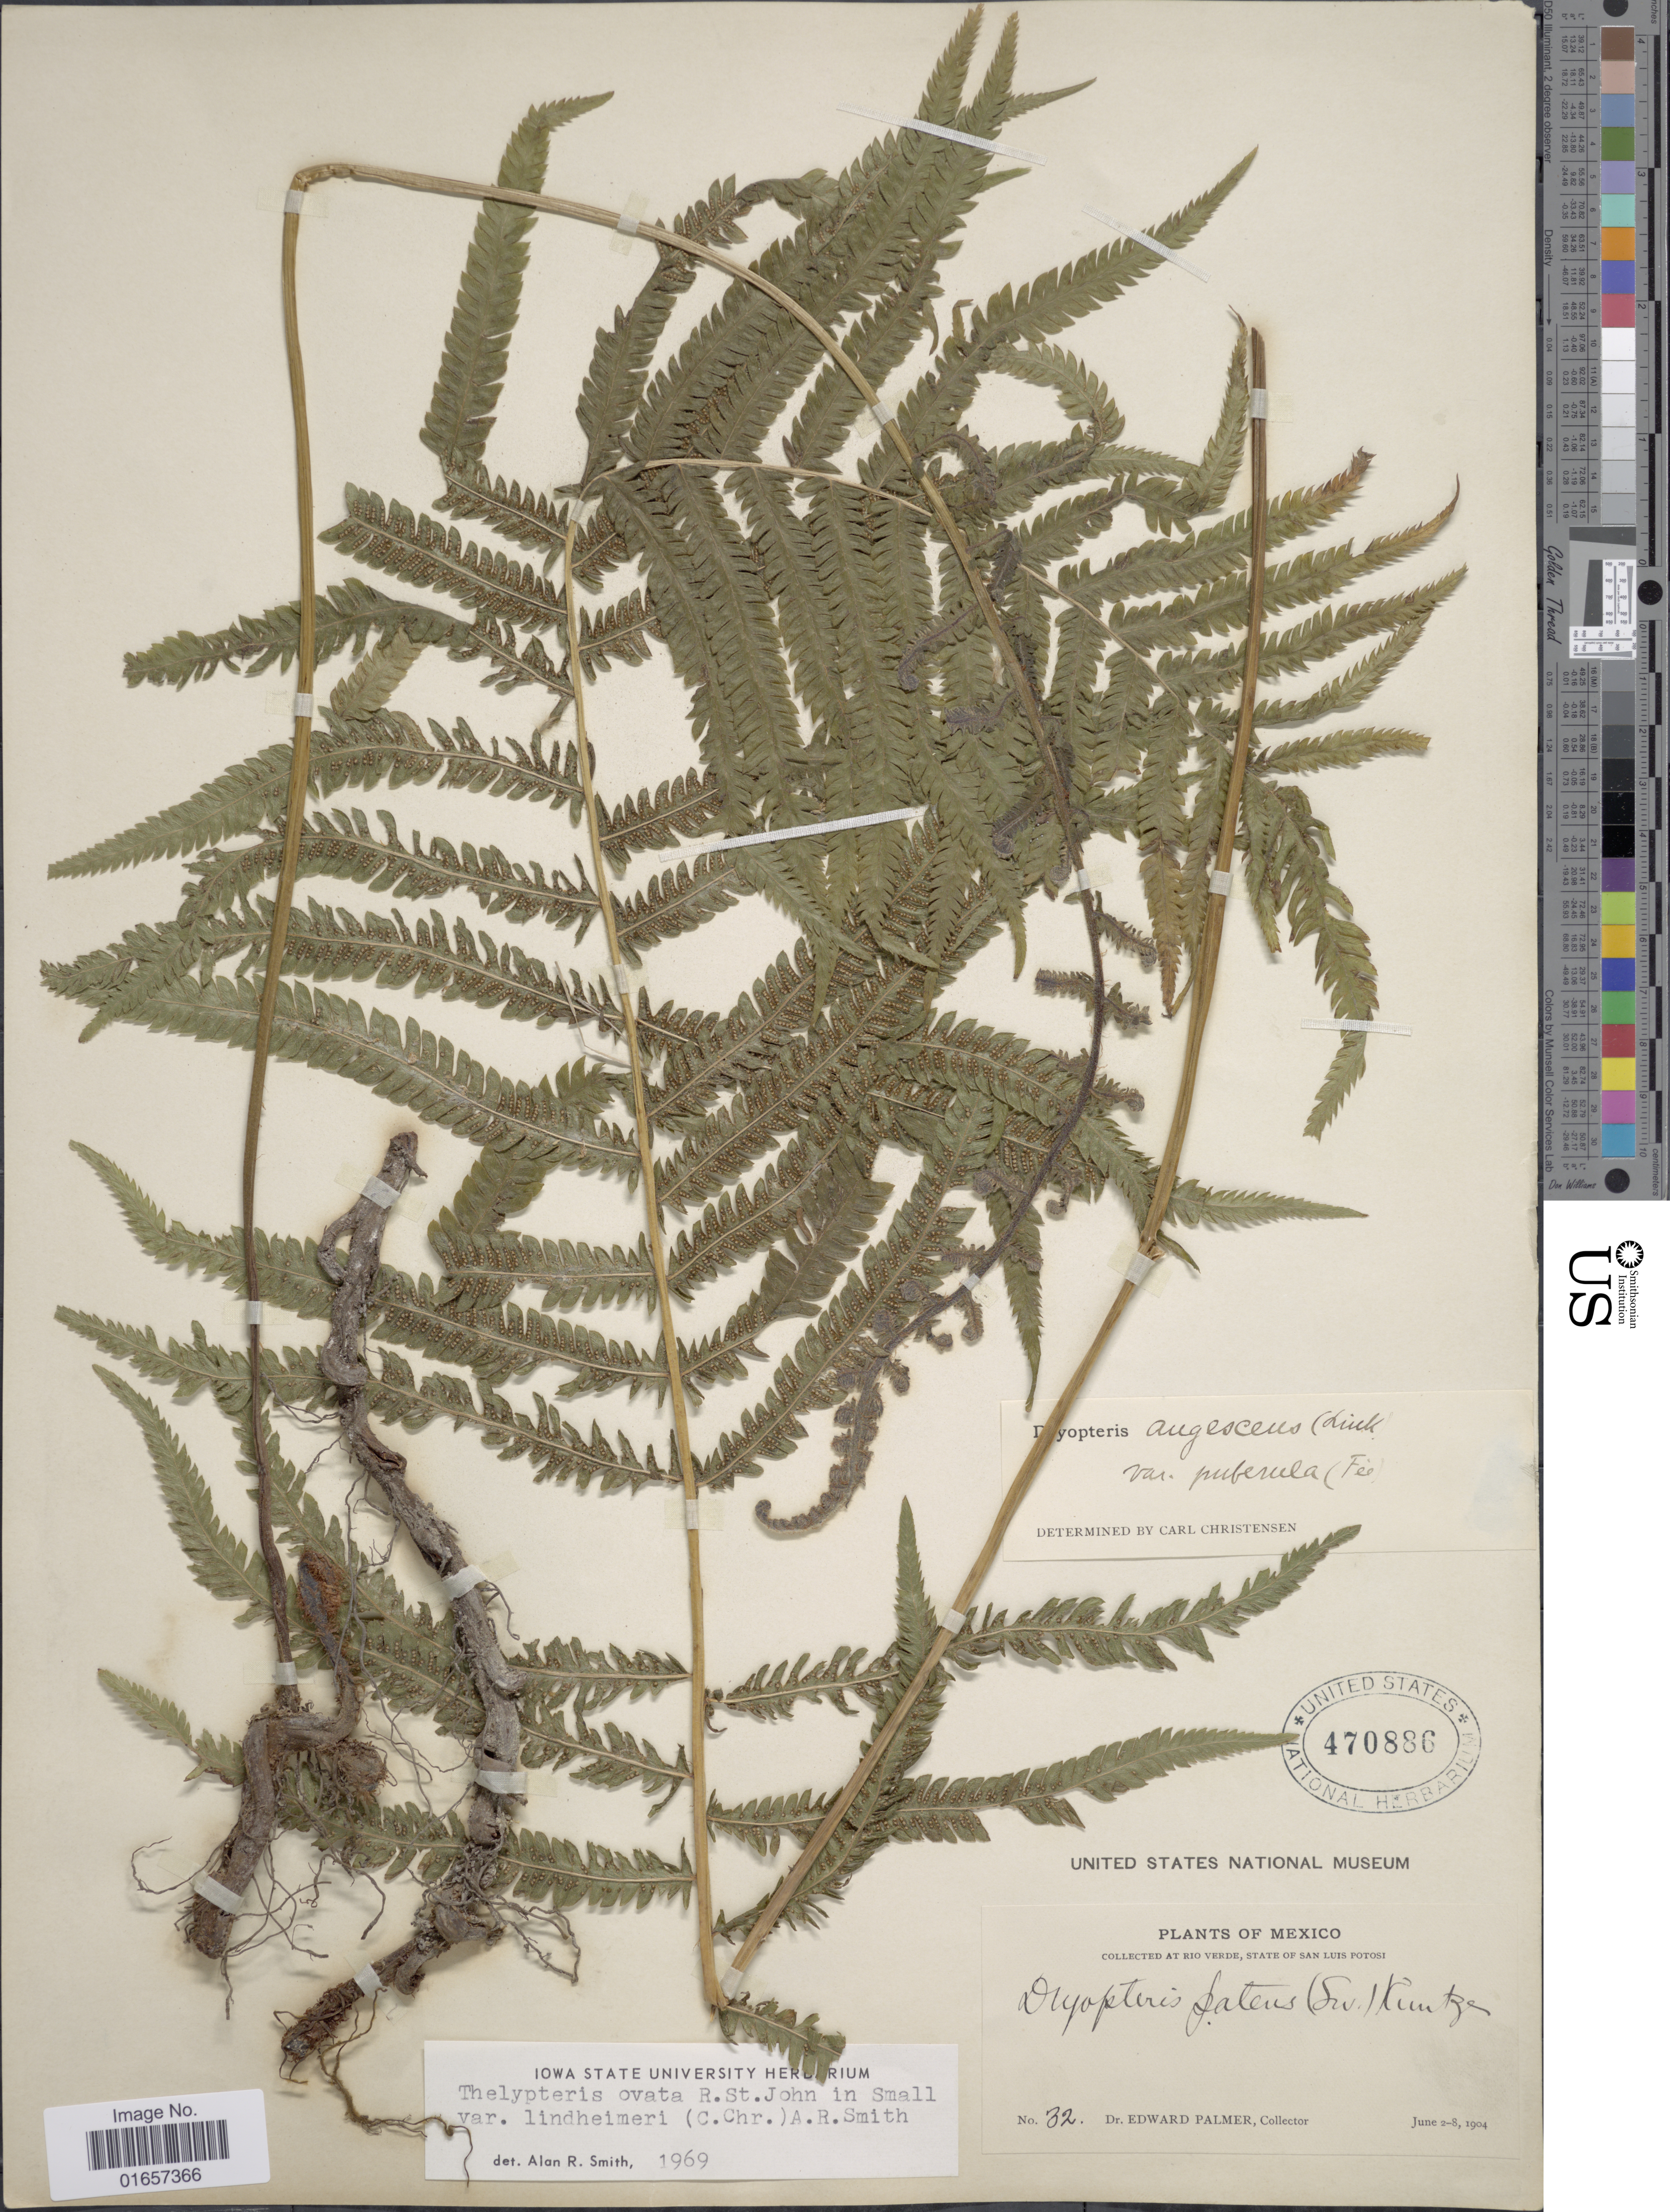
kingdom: Plantae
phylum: Tracheophyta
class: Polypodiopsida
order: Polypodiales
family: Thelypteridaceae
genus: Christella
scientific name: Christella ovata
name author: (R.P. St. John) Á. Löve & D. Löve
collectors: E. Palmer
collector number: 32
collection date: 1904-06-02/1904-06-08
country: Mexico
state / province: San Luis Potosí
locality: Mexico, at Rio Verde, San Luis Potosí.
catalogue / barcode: US 470886